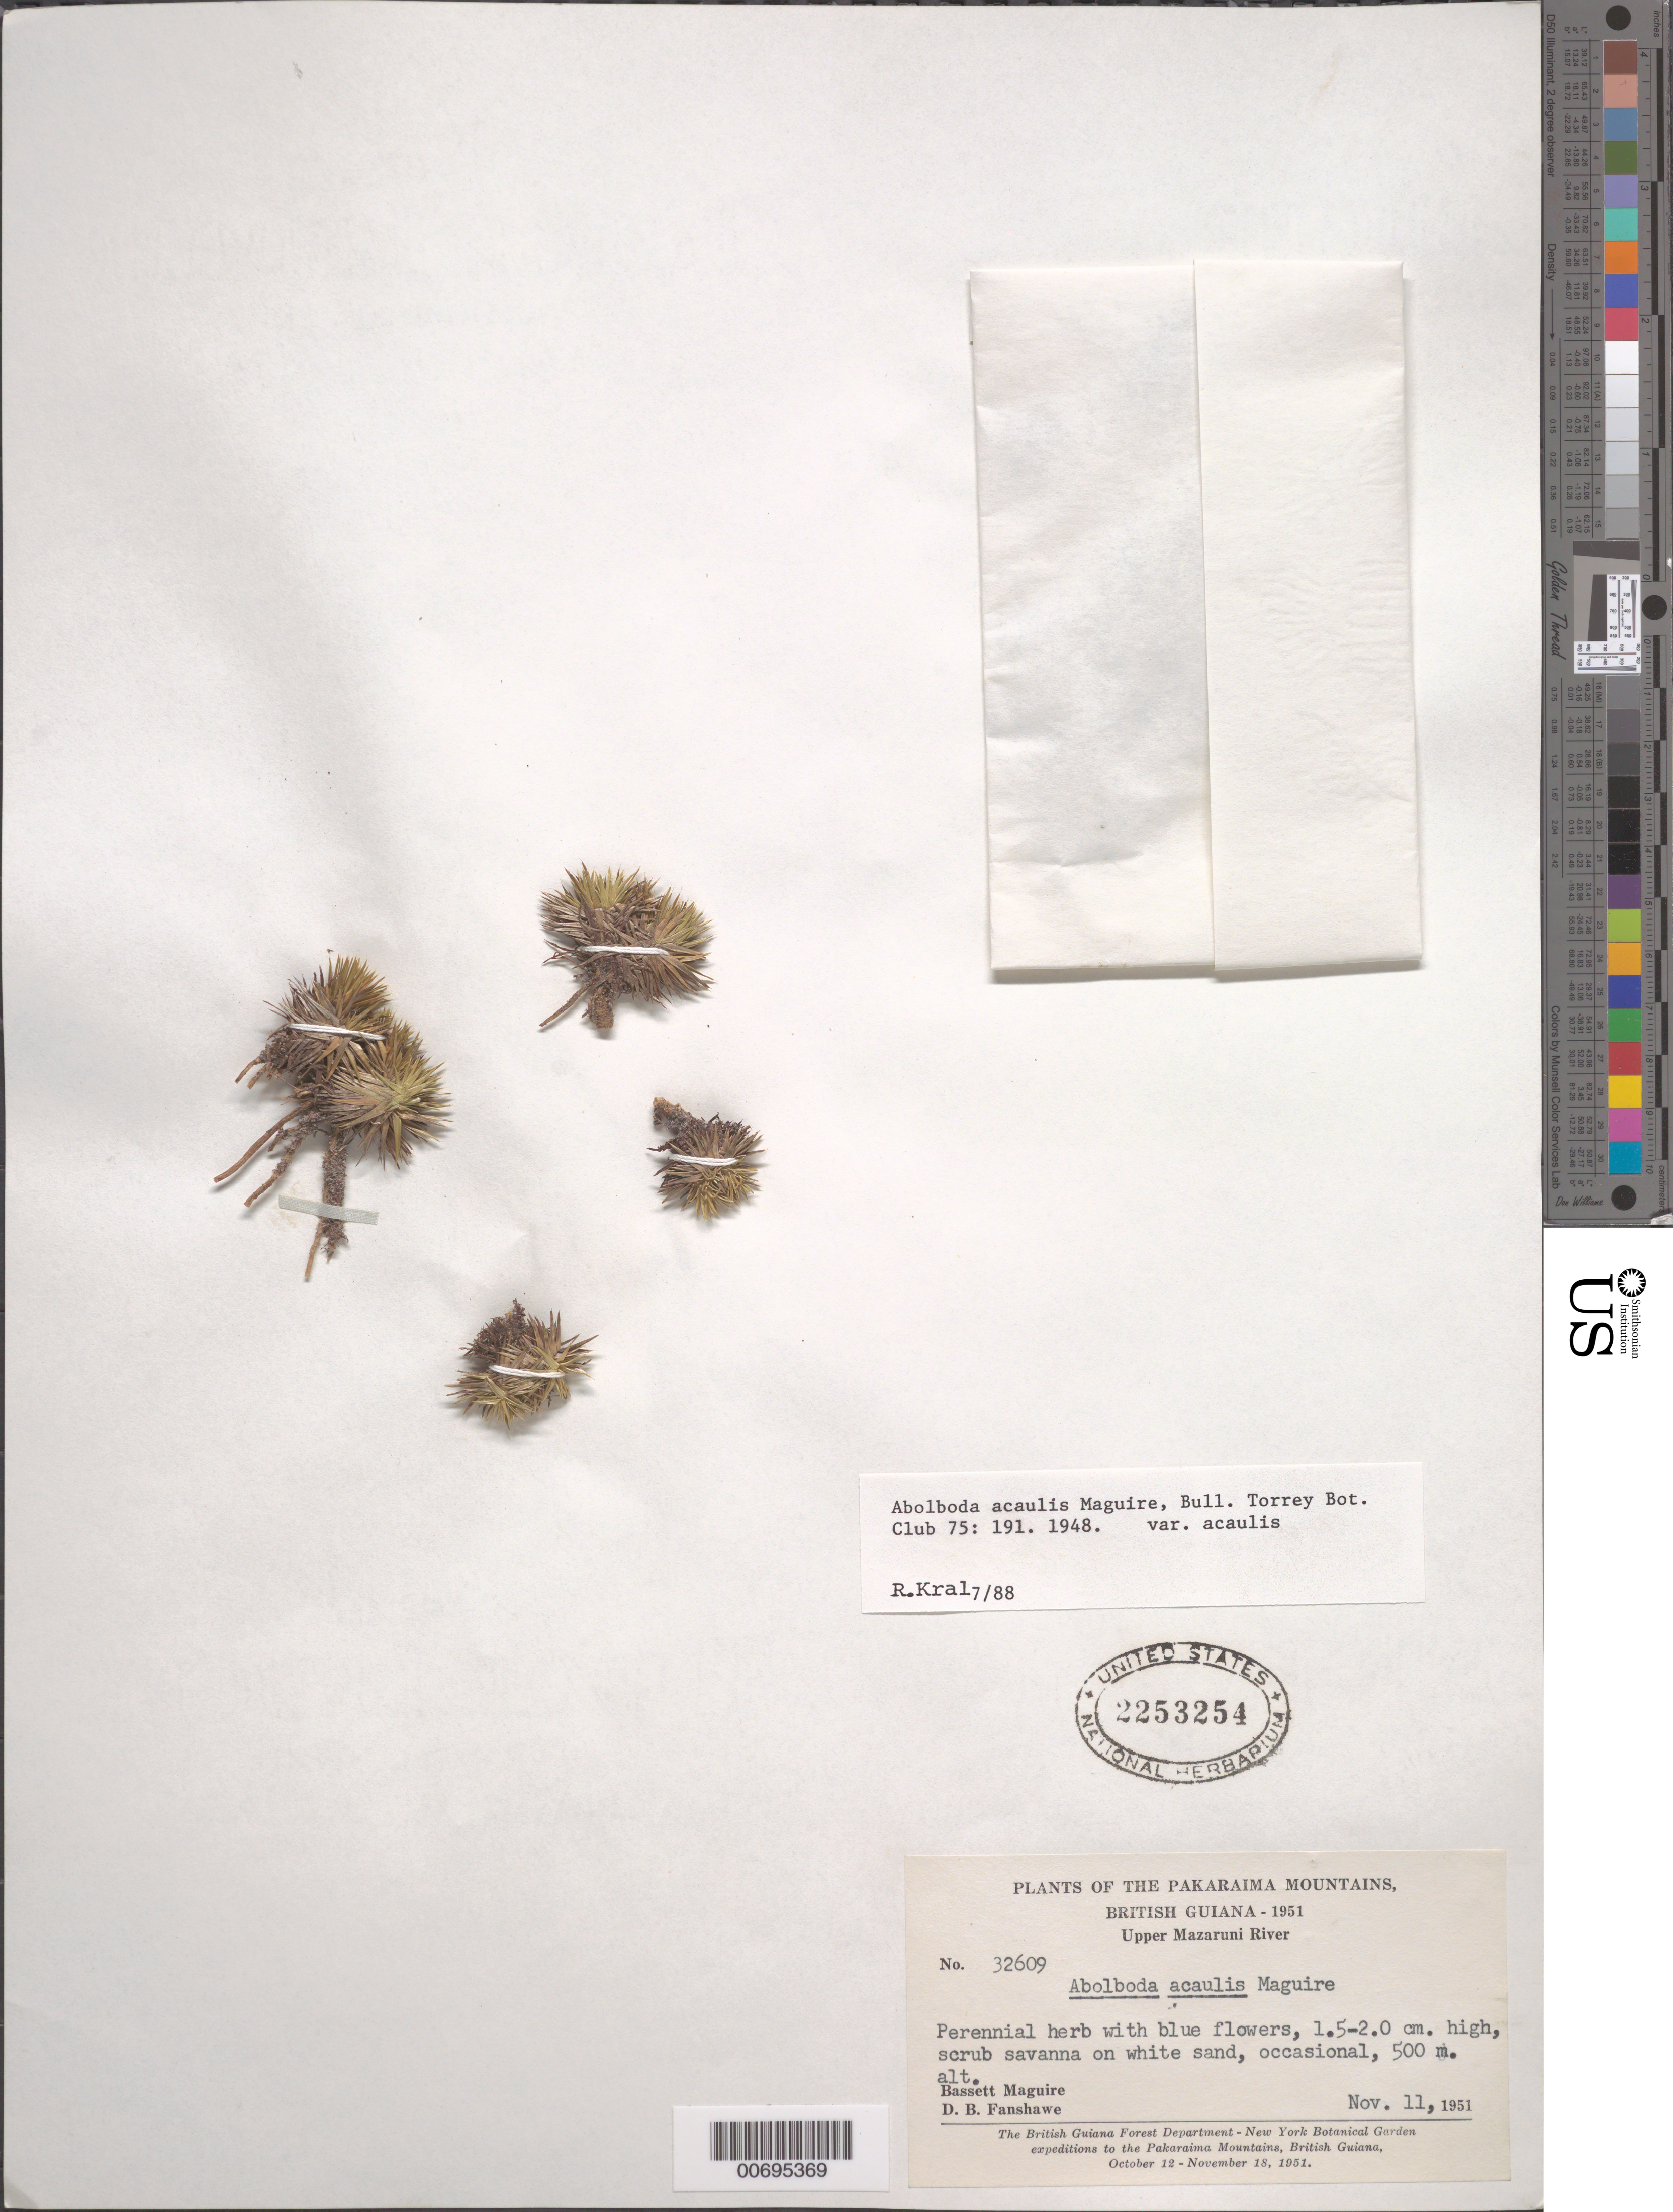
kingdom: Plantae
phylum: Tracheophyta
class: Liliopsida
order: Poales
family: Xyridaceae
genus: Abolboda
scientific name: Abolboda acaulis var. acaulis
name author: Maguire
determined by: Kral, Robert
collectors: B. Maguire & D. B. Fanshawe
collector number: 32609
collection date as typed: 11-Nov-51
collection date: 1951-11-11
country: Guyana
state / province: Cuyuni-Mazaruni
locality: Upper Mazaruni River, Pakaraima Mts.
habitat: Scrub savanna; white sand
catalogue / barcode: US 2253254